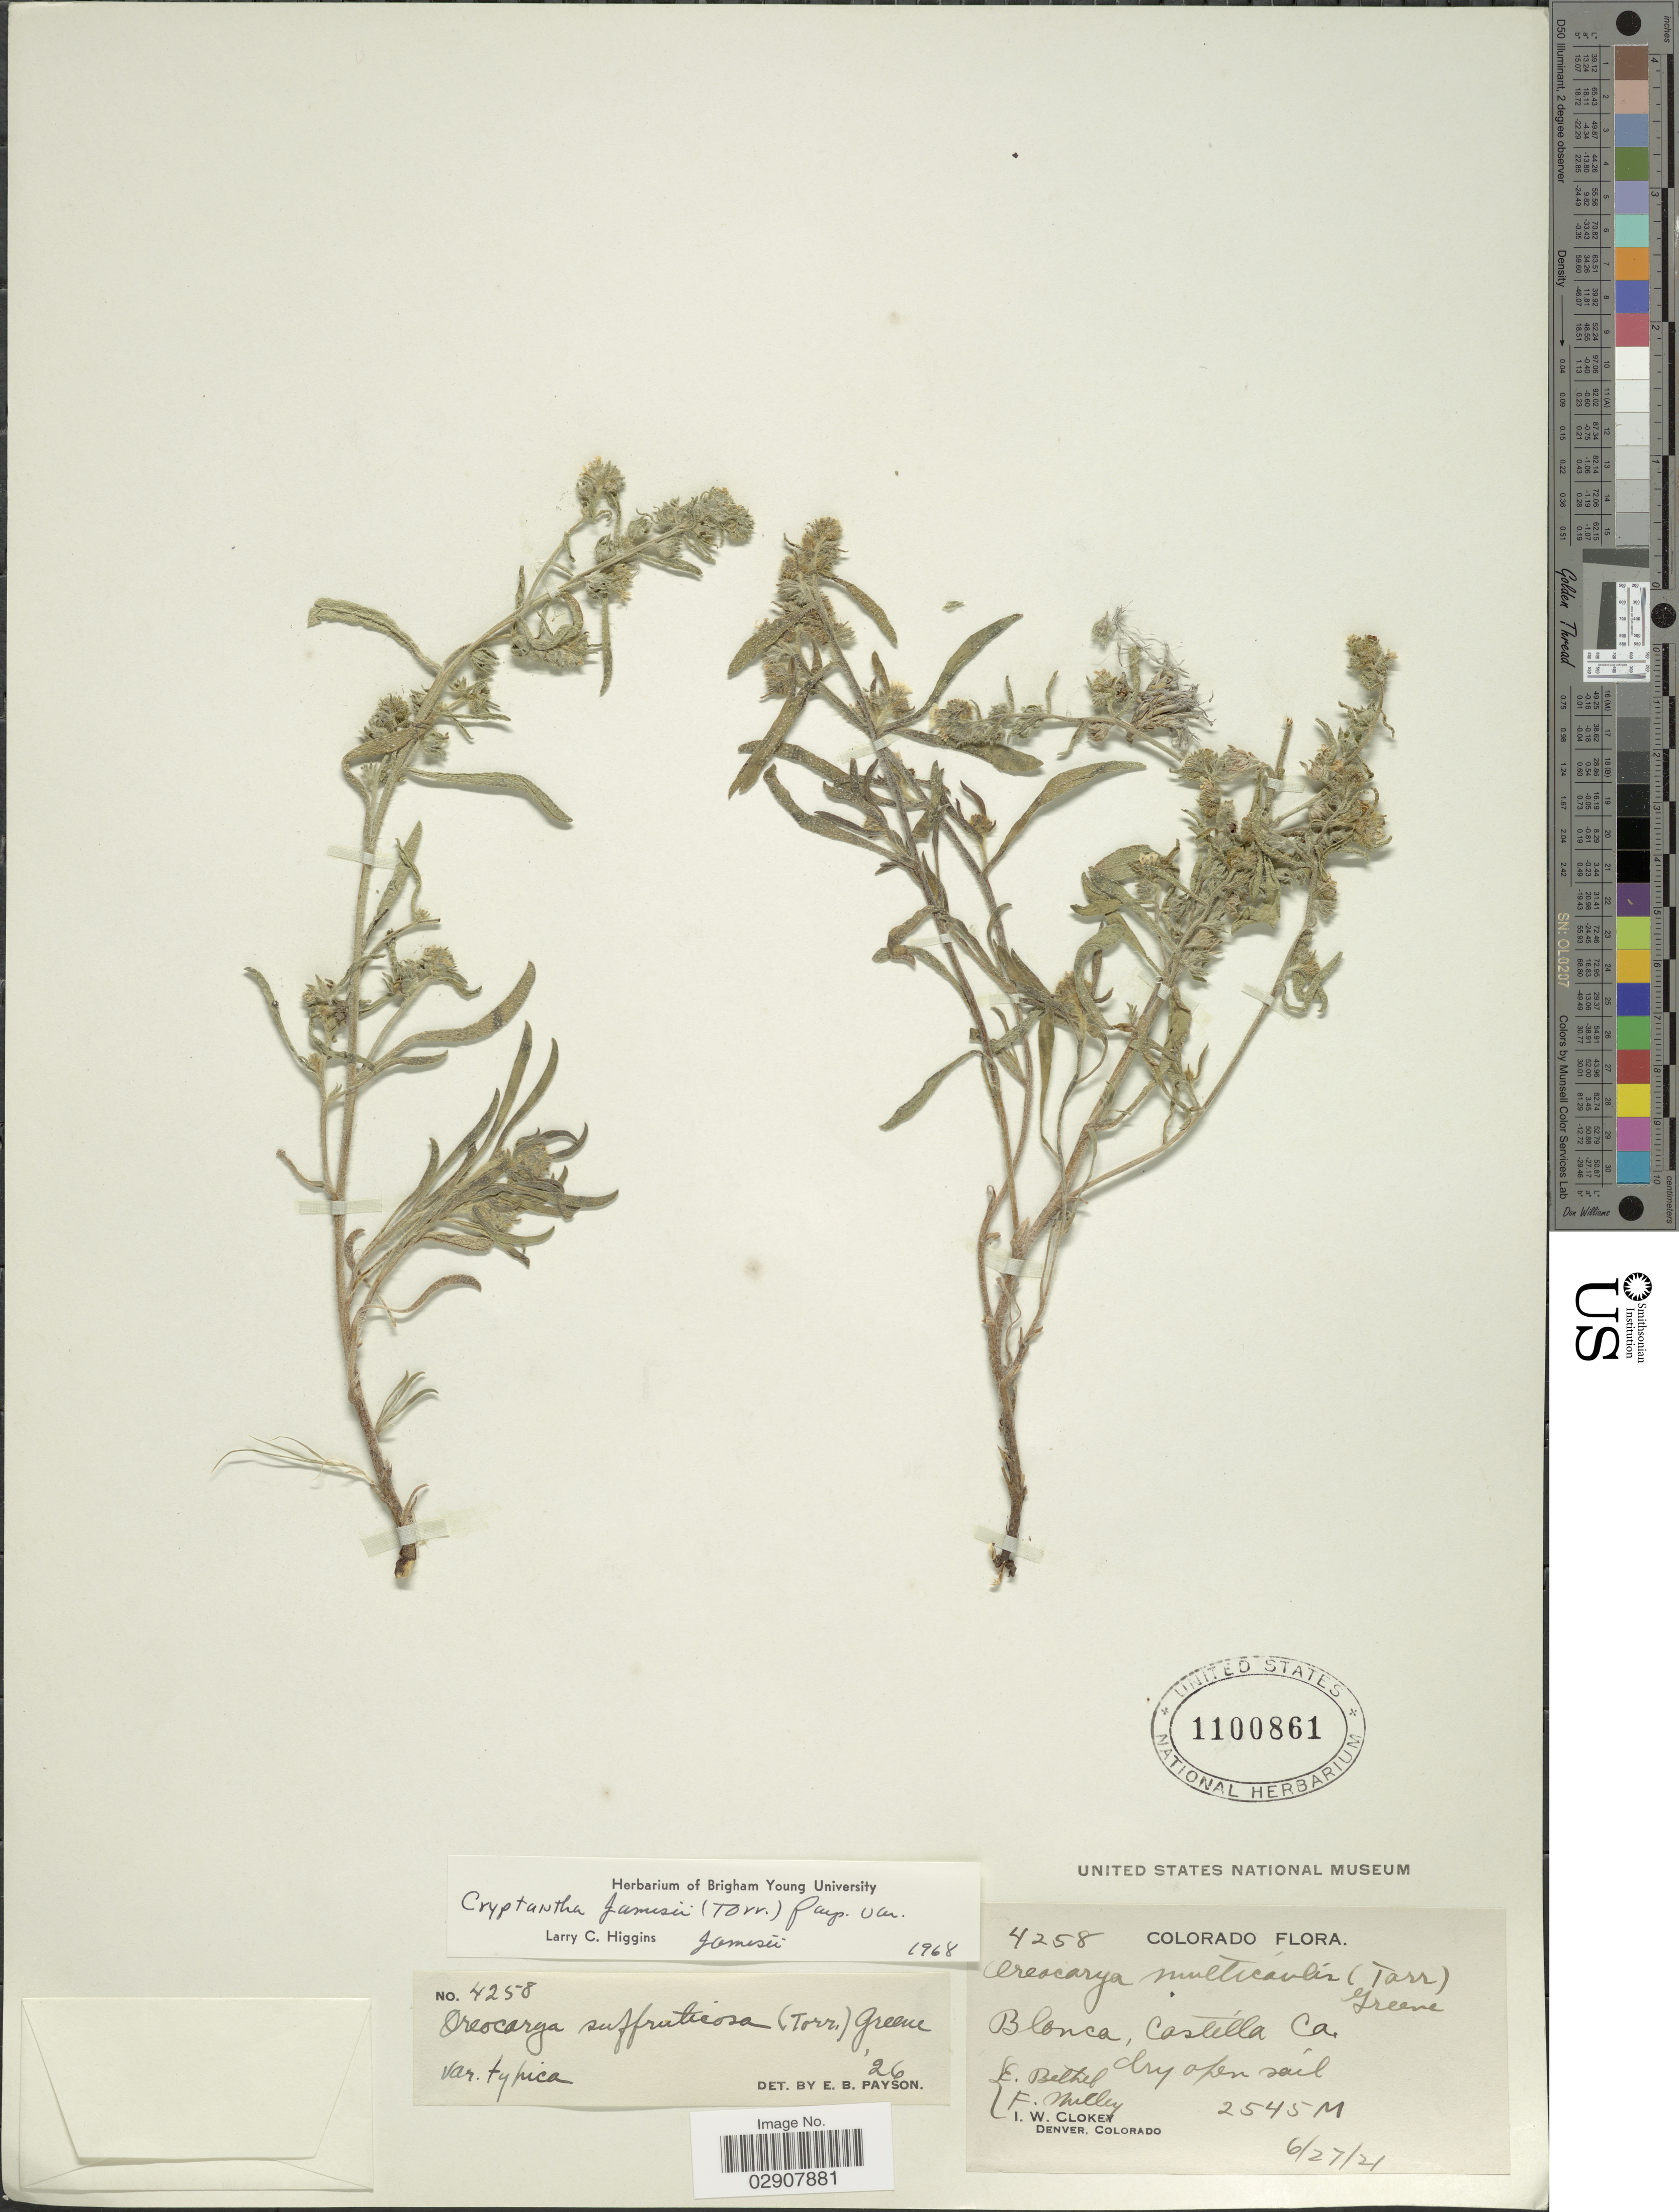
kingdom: Plantae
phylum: Tracheophyta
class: Magnoliopsida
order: Boraginales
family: Boraginaceae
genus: Cryptantha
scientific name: Cryptantha jamesii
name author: (Torr.) Payson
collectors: E. Bethel, F. Milley & I. W. Clokey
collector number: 4258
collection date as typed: Transcribed d/m/y: 27/6/21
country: United States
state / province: Colorado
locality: Blanca, Castella Ca. Dry open soil. Colorado.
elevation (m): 2545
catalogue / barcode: US 1100861